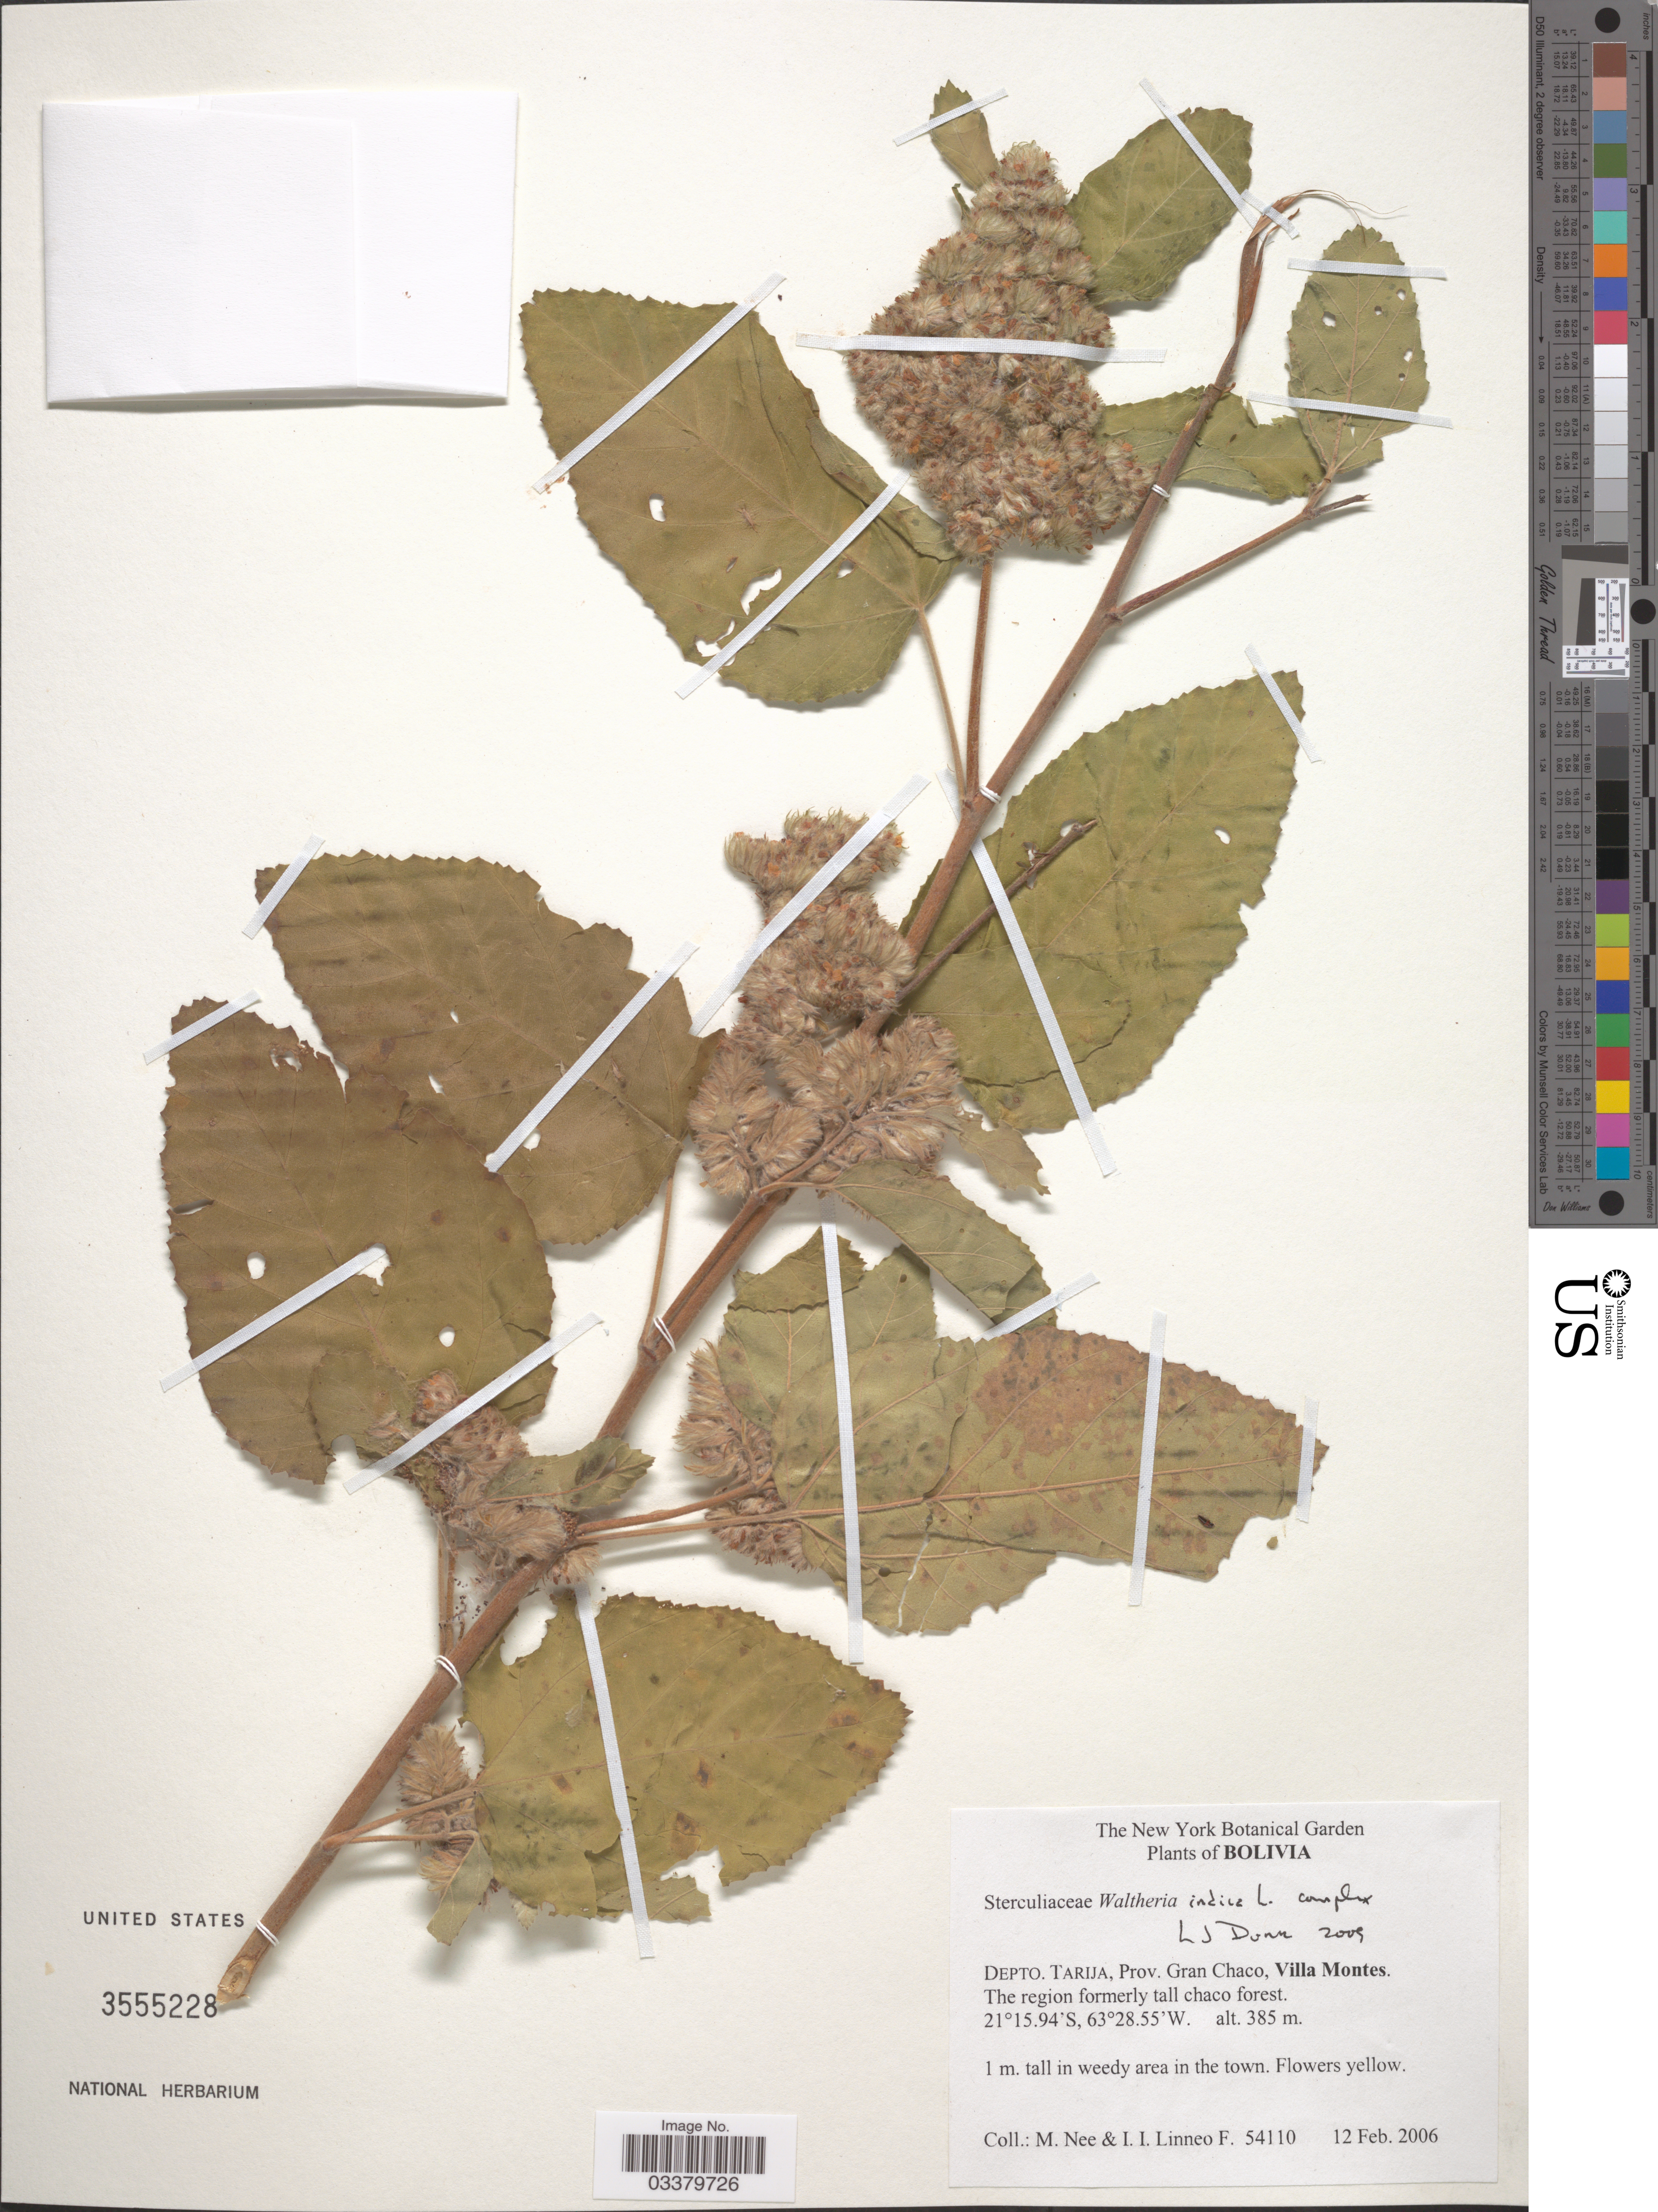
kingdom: Plantae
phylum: Tracheophyta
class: Magnoliopsida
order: Malvales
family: Malvaceae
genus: Waltheria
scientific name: Waltheria indica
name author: L.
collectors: M. Nee & I. Linneo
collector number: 54110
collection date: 2006-02-12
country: Bolivia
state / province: Tarija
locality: Depto. Tarija, Prov. Gran Chaco, Villa Montes.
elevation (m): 385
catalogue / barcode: US 3555228